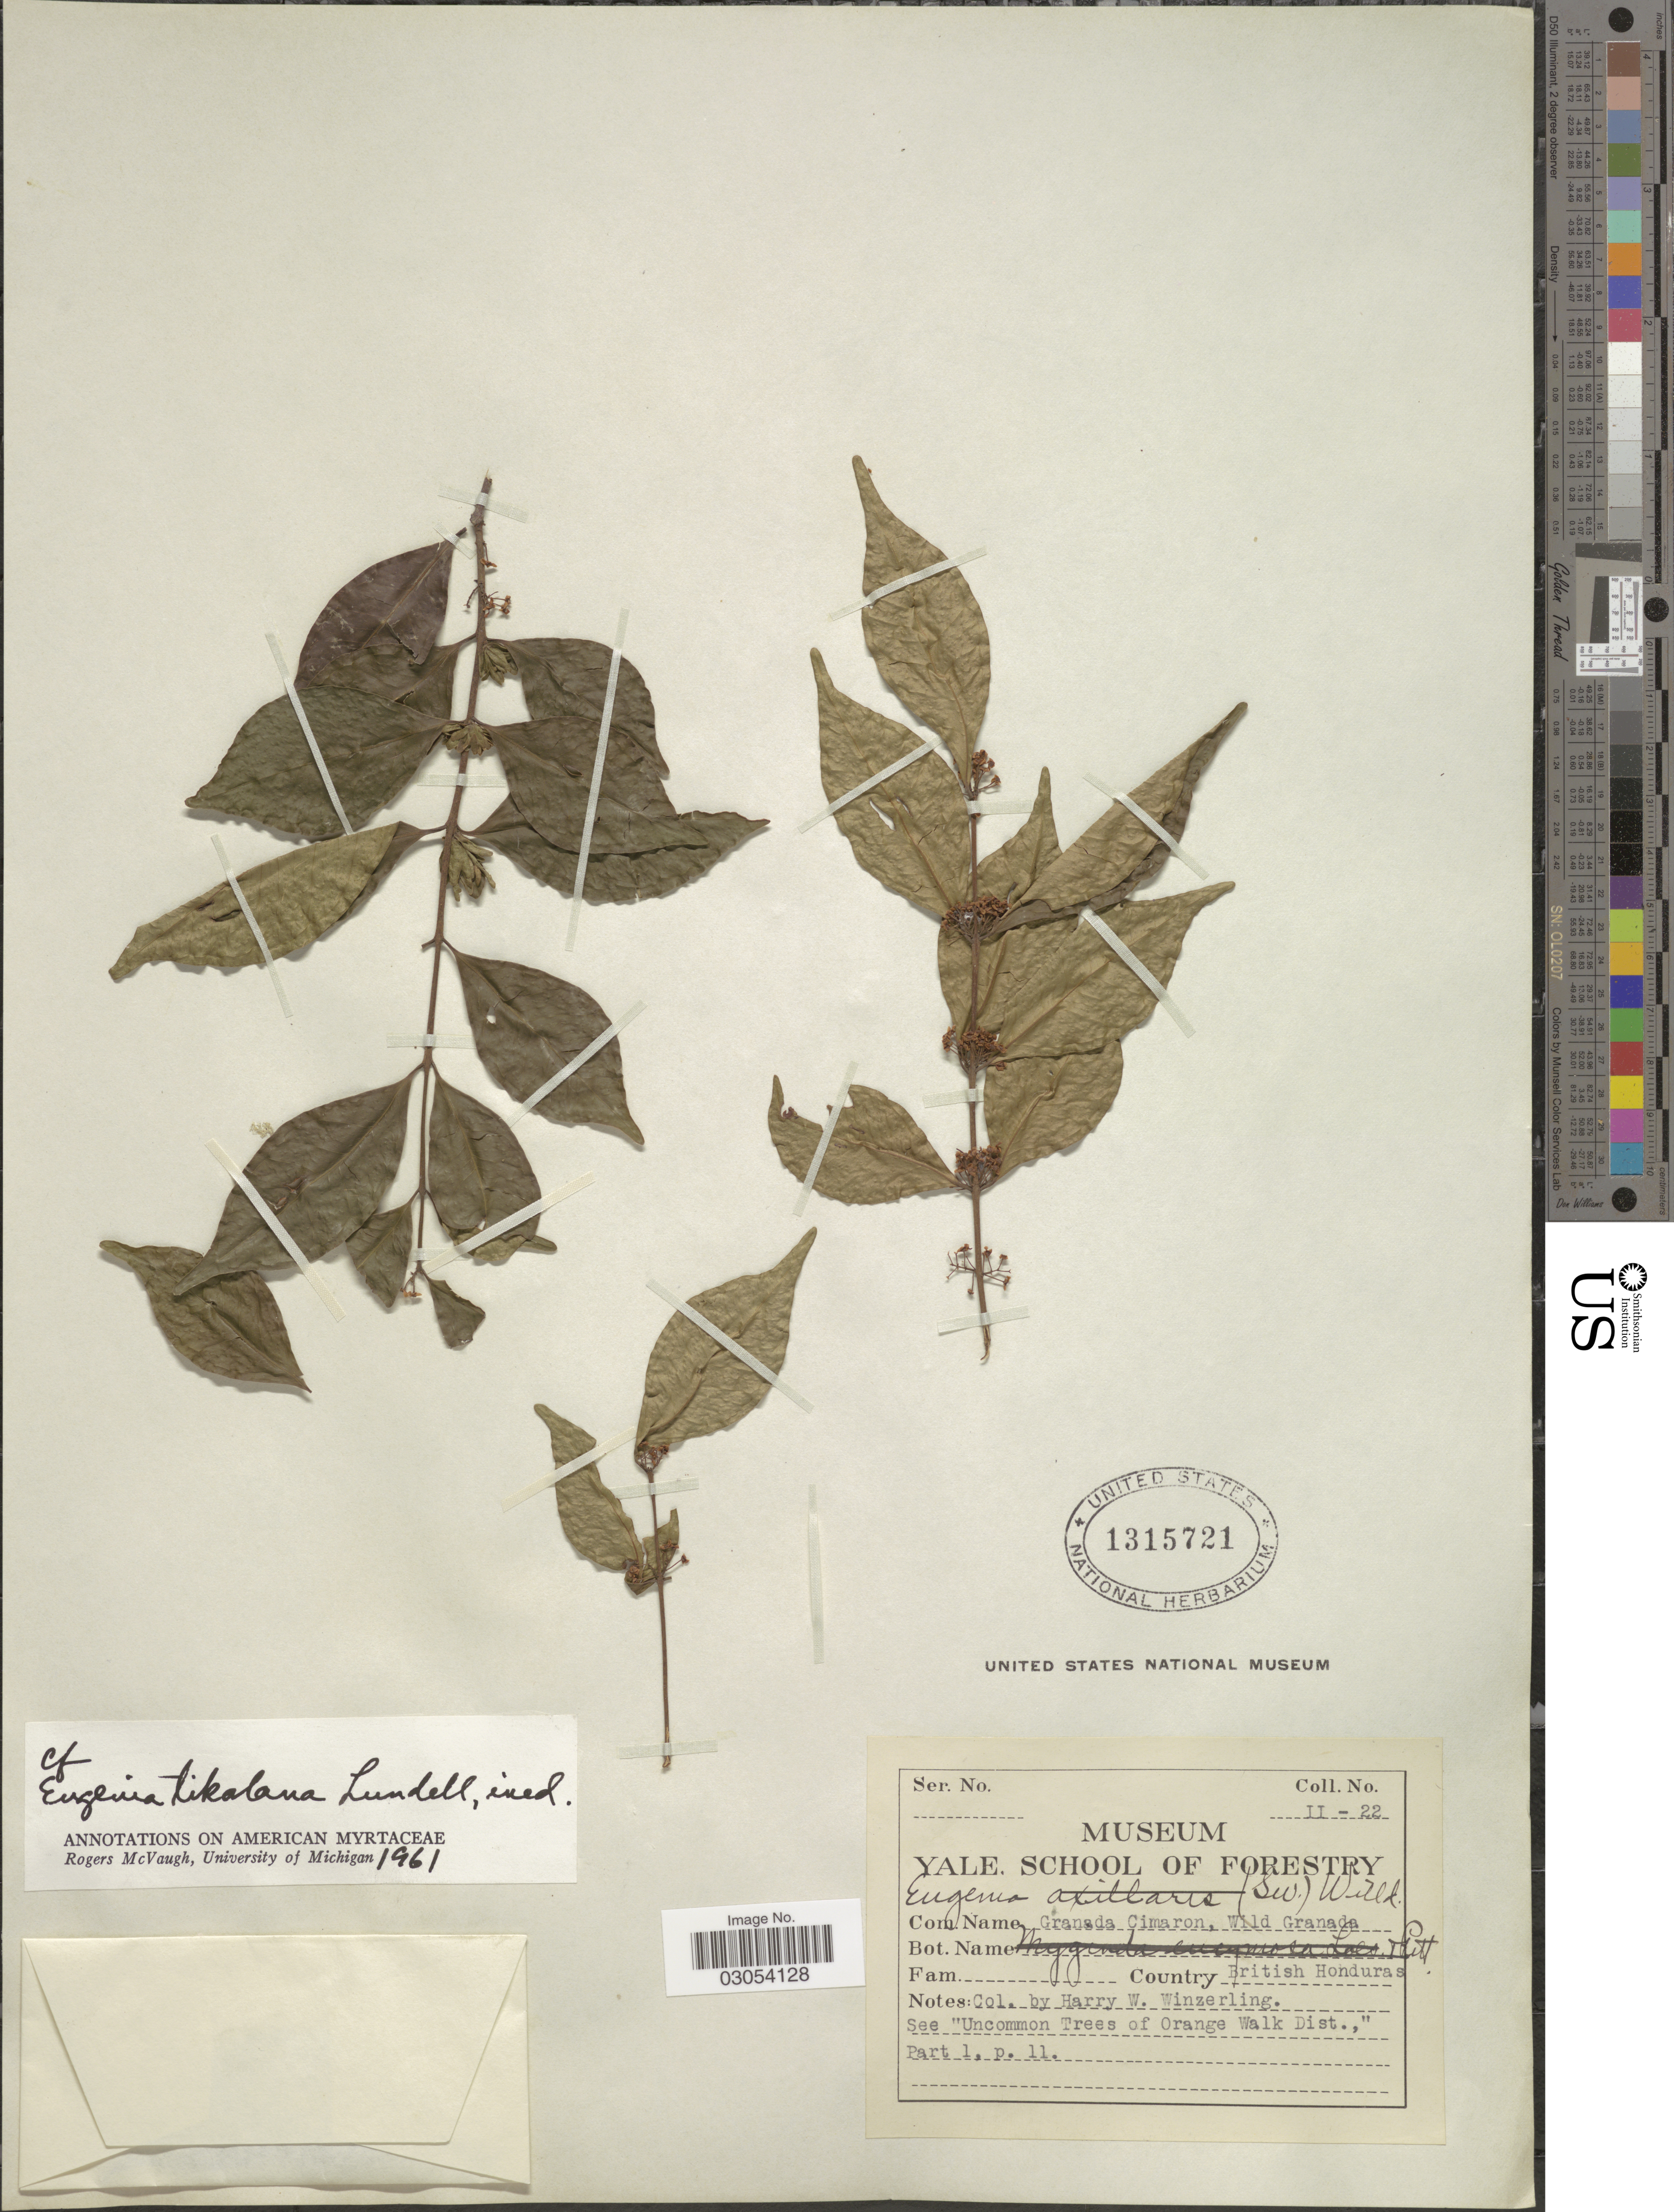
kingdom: Plantae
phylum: Tracheophyta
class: Magnoliopsida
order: Myrtales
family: Myrtaceae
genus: Eugenia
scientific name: Eugenia tikalana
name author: Lundell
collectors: H. Winzerling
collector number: II-22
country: Belize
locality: British Honduras.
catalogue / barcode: US 1315721